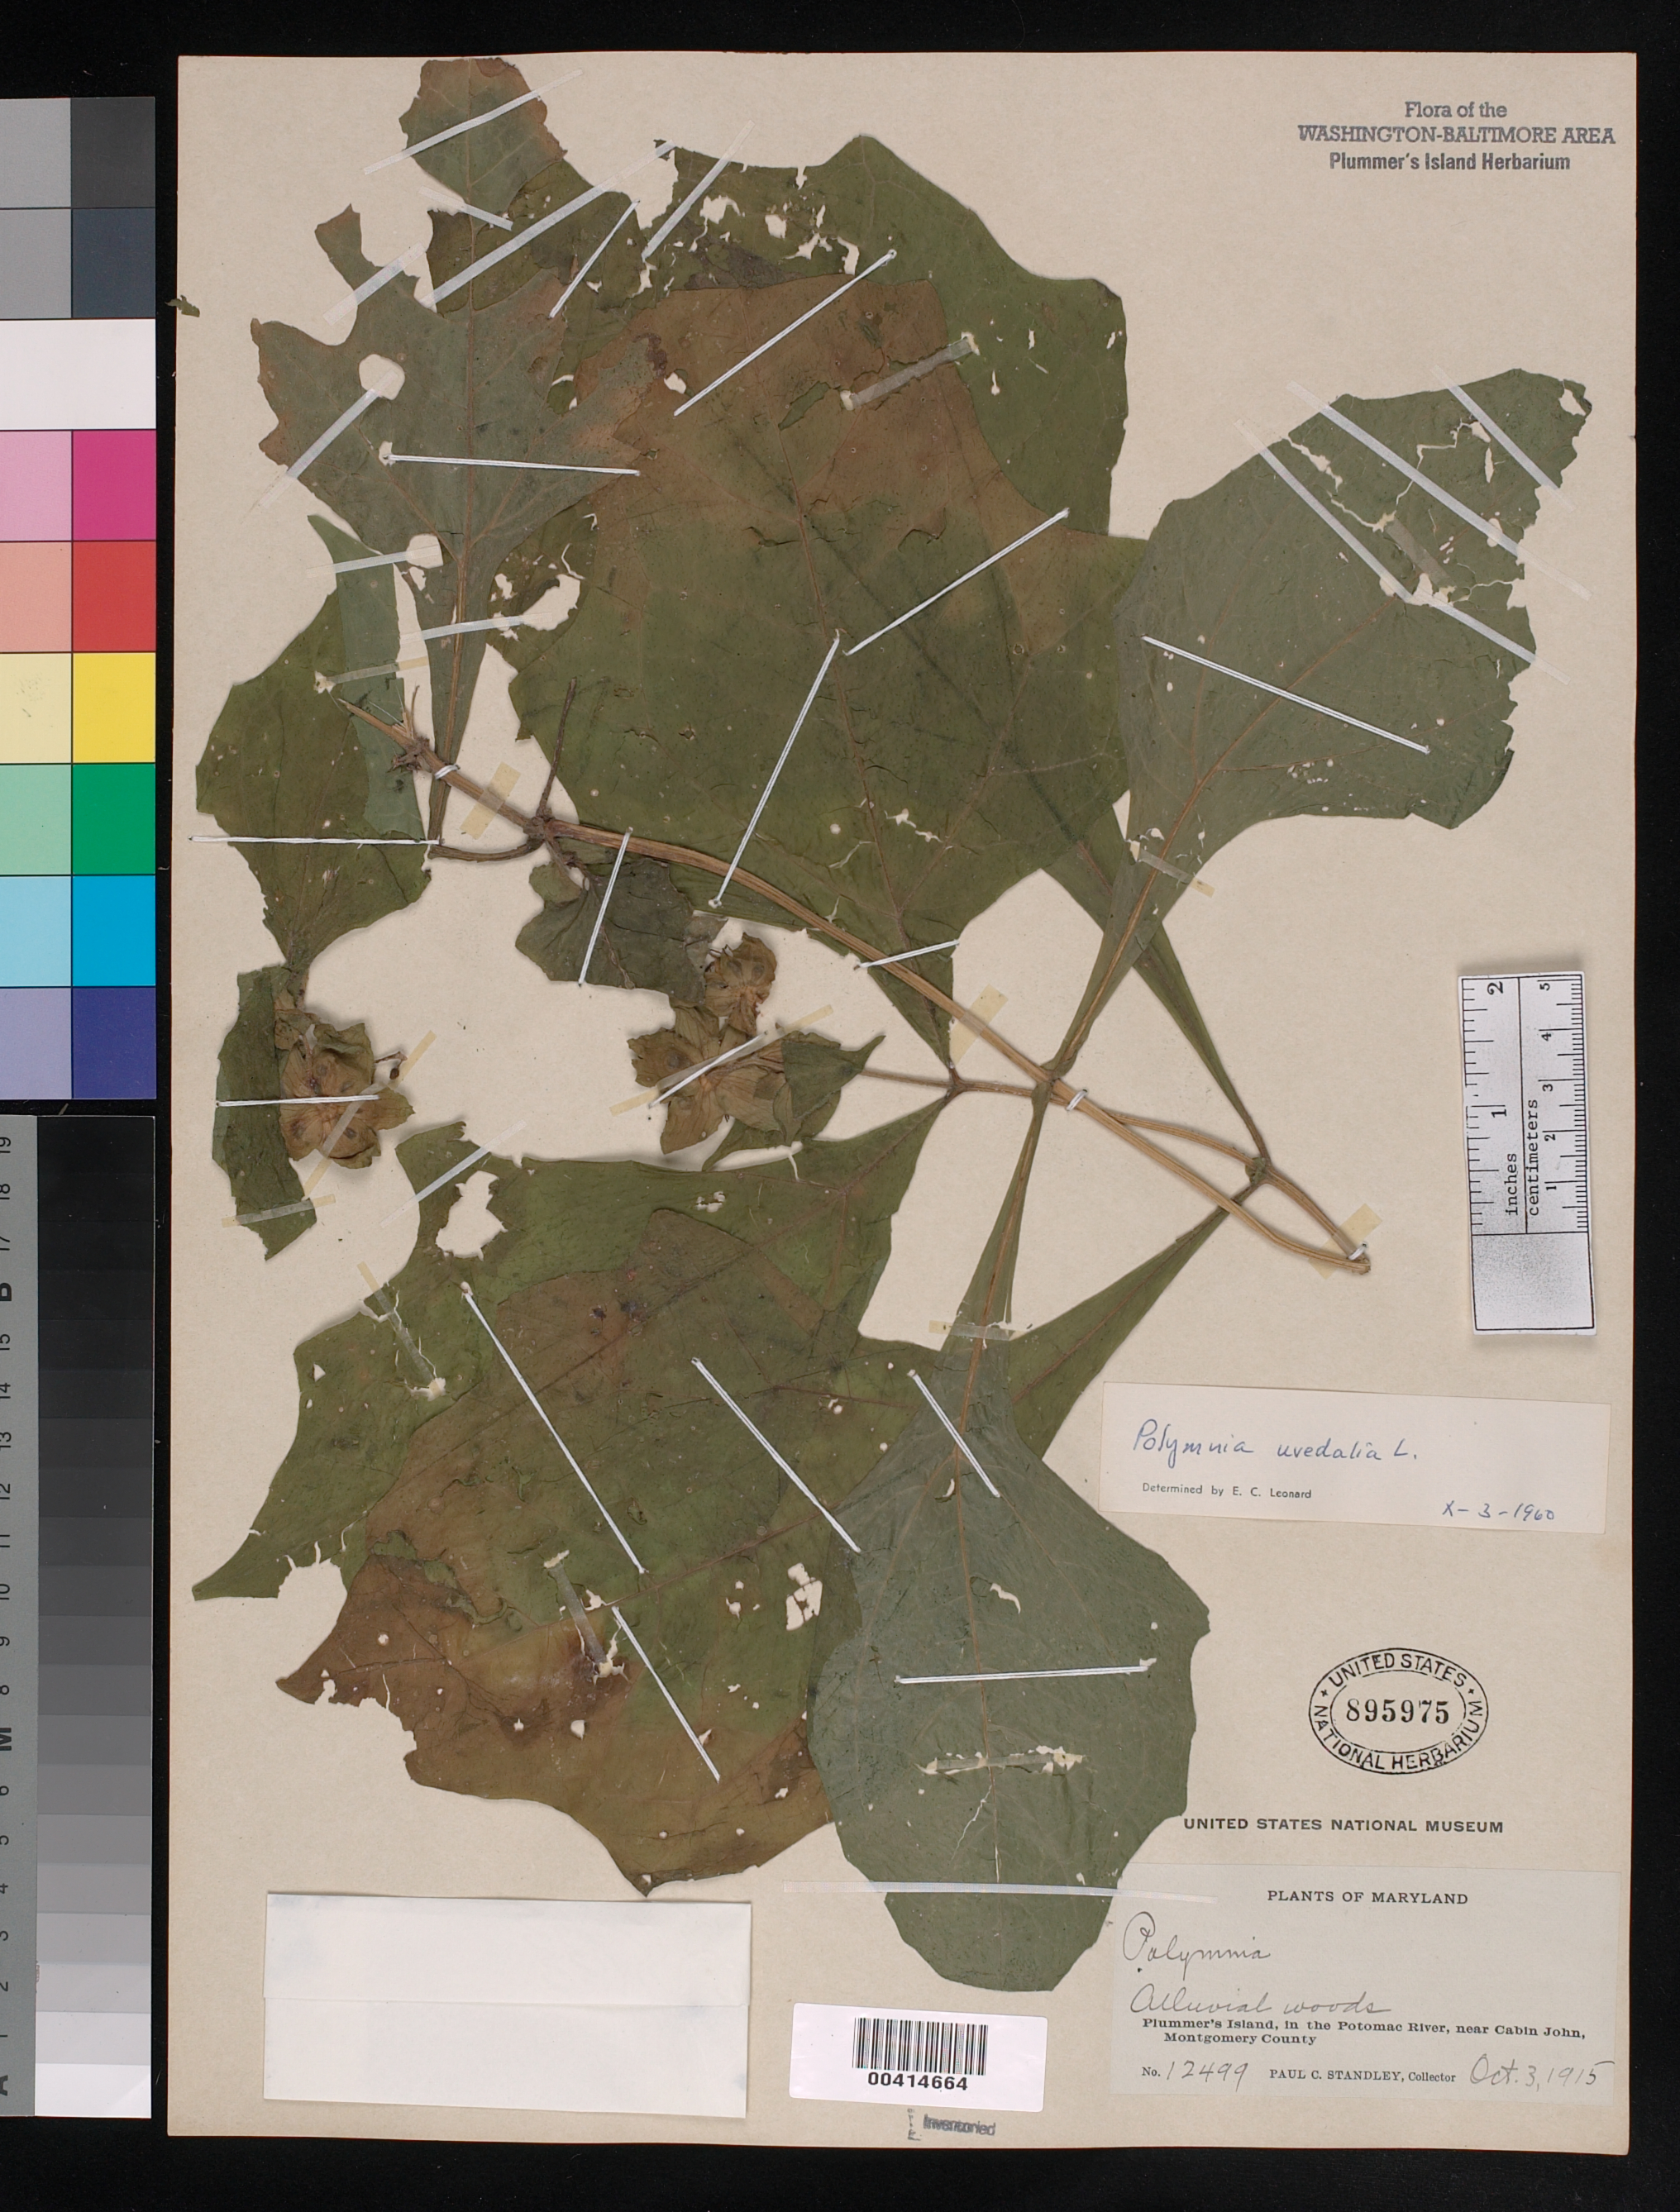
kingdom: Plantae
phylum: Tracheophyta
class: Magnoliopsida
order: Asterales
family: Asteraceae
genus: Smallanthus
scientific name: Smallanthus uvedalia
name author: (L.) Mack. ex Mack.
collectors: P. C. Standley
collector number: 12499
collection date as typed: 03 Oct 1915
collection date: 1915-10-03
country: United States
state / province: Maryland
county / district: Montgomery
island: Plummers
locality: Plummer's Island C. & O. Canal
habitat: Alluvial woods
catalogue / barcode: US 895975